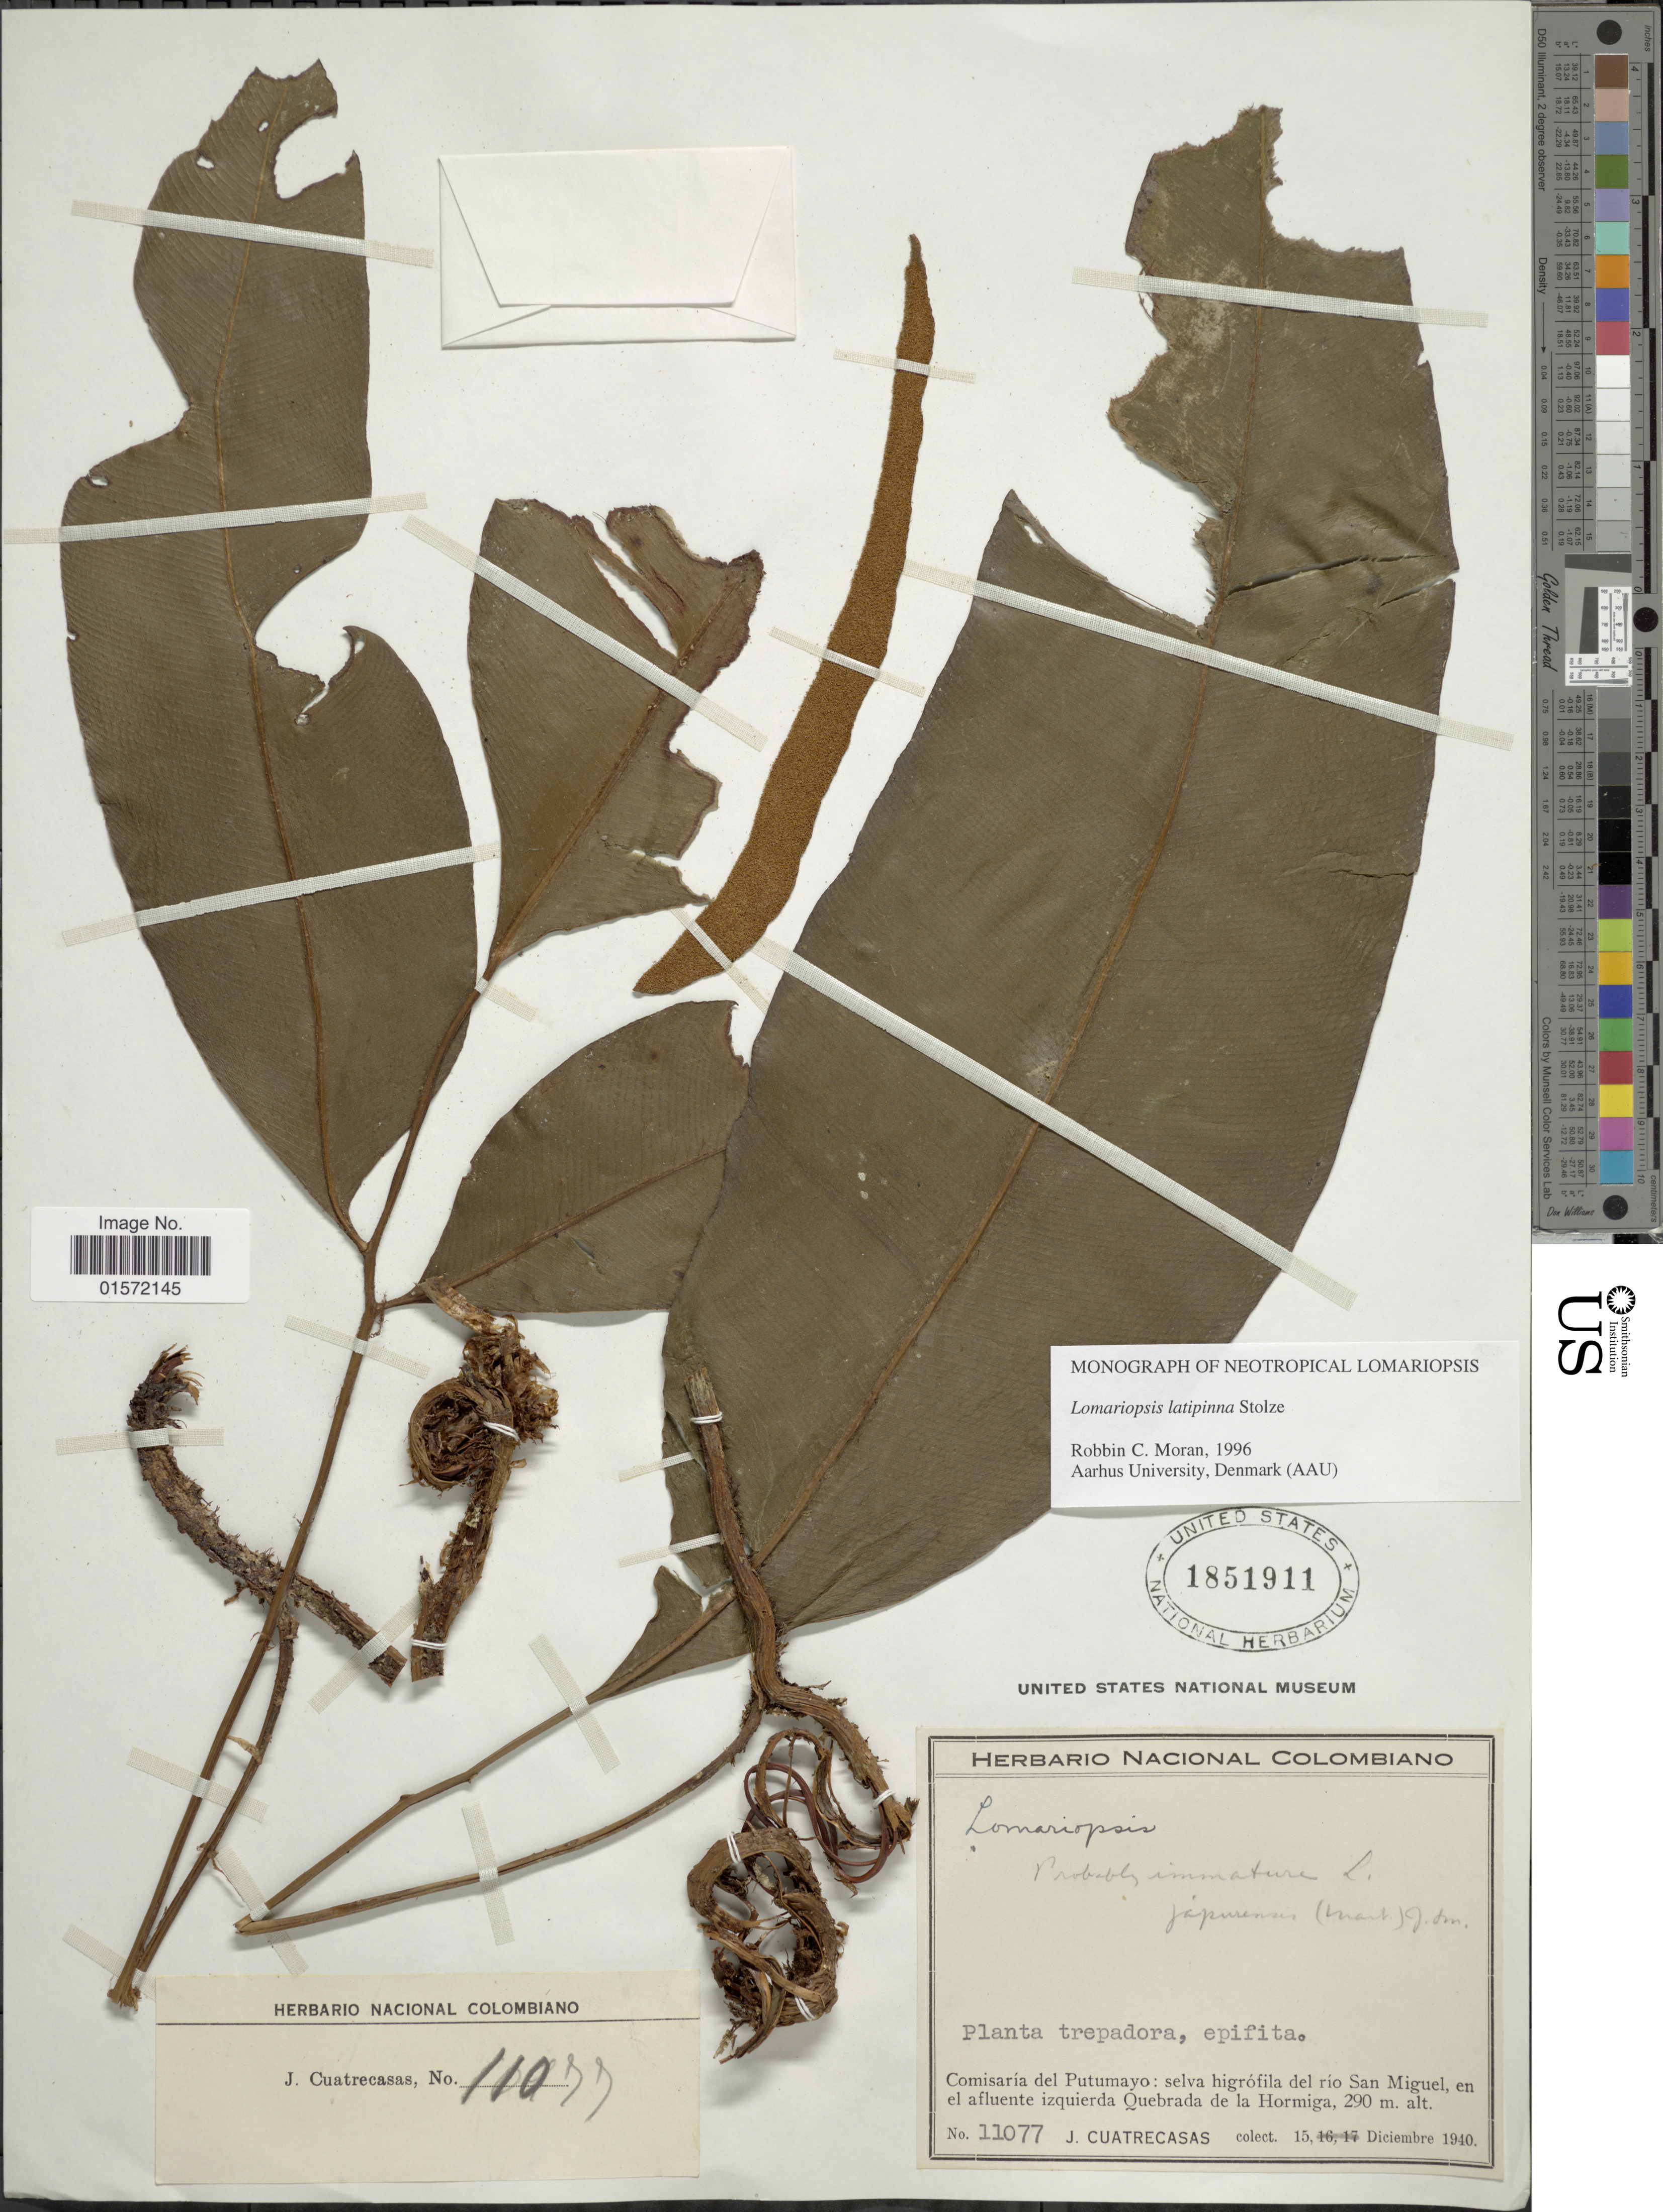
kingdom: Plantae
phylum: Tracheophyta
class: Polypodiopsida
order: Polypodiales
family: Lomariopsidaceae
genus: Lomariopsis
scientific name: Lomariopsis latipinna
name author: Stolze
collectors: J. Cuatrecasas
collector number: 11077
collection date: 1940-12-15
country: Colombia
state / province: Putumayo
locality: Selva higrófila del río San Miguel, en el afluente izquierda Quebrada de la Hormiga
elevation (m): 290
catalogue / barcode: US 1851911